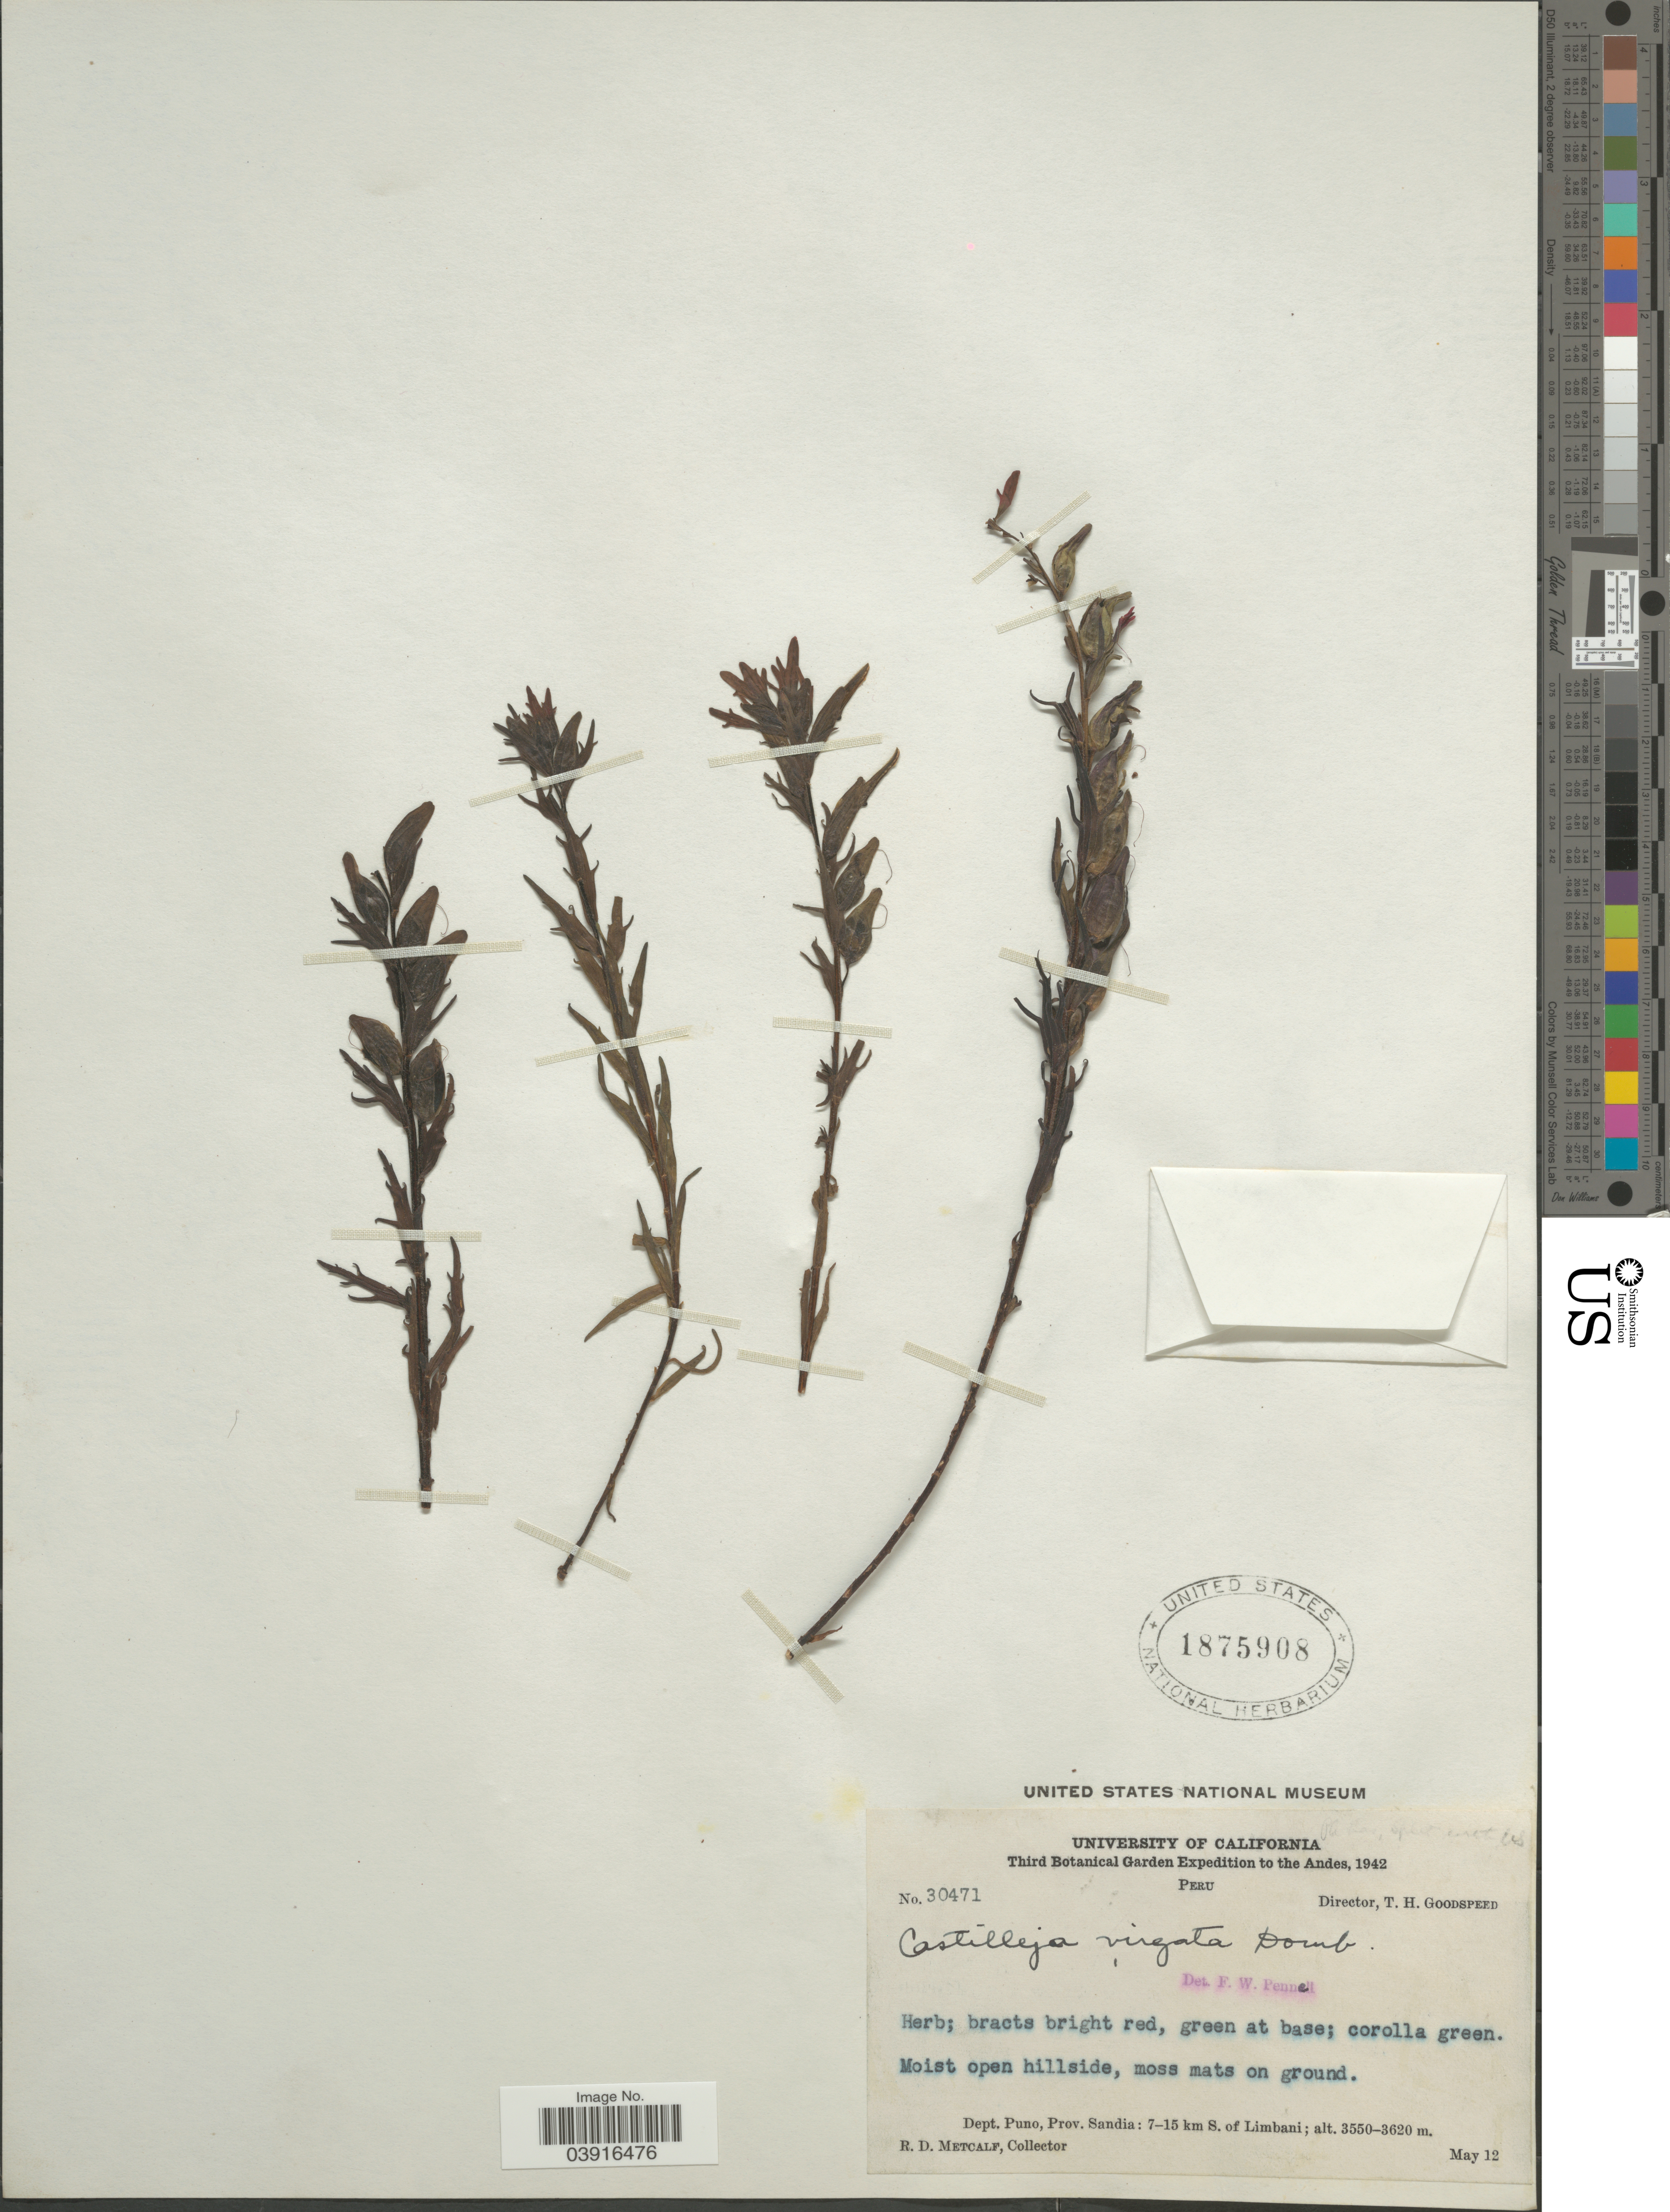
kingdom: Plantae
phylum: Tracheophyta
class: Magnoliopsida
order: Lamiales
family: Orobanchaceae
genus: Castilleja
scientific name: Castilleja virgatoides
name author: Edwin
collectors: R. D. Metcalf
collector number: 30471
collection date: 1942-05-12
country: Peru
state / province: Puno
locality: The Andes. Dept. Puno, Prov. Sandia: 7-15 km S. of Limbani.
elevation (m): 3550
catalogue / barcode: US 1875908